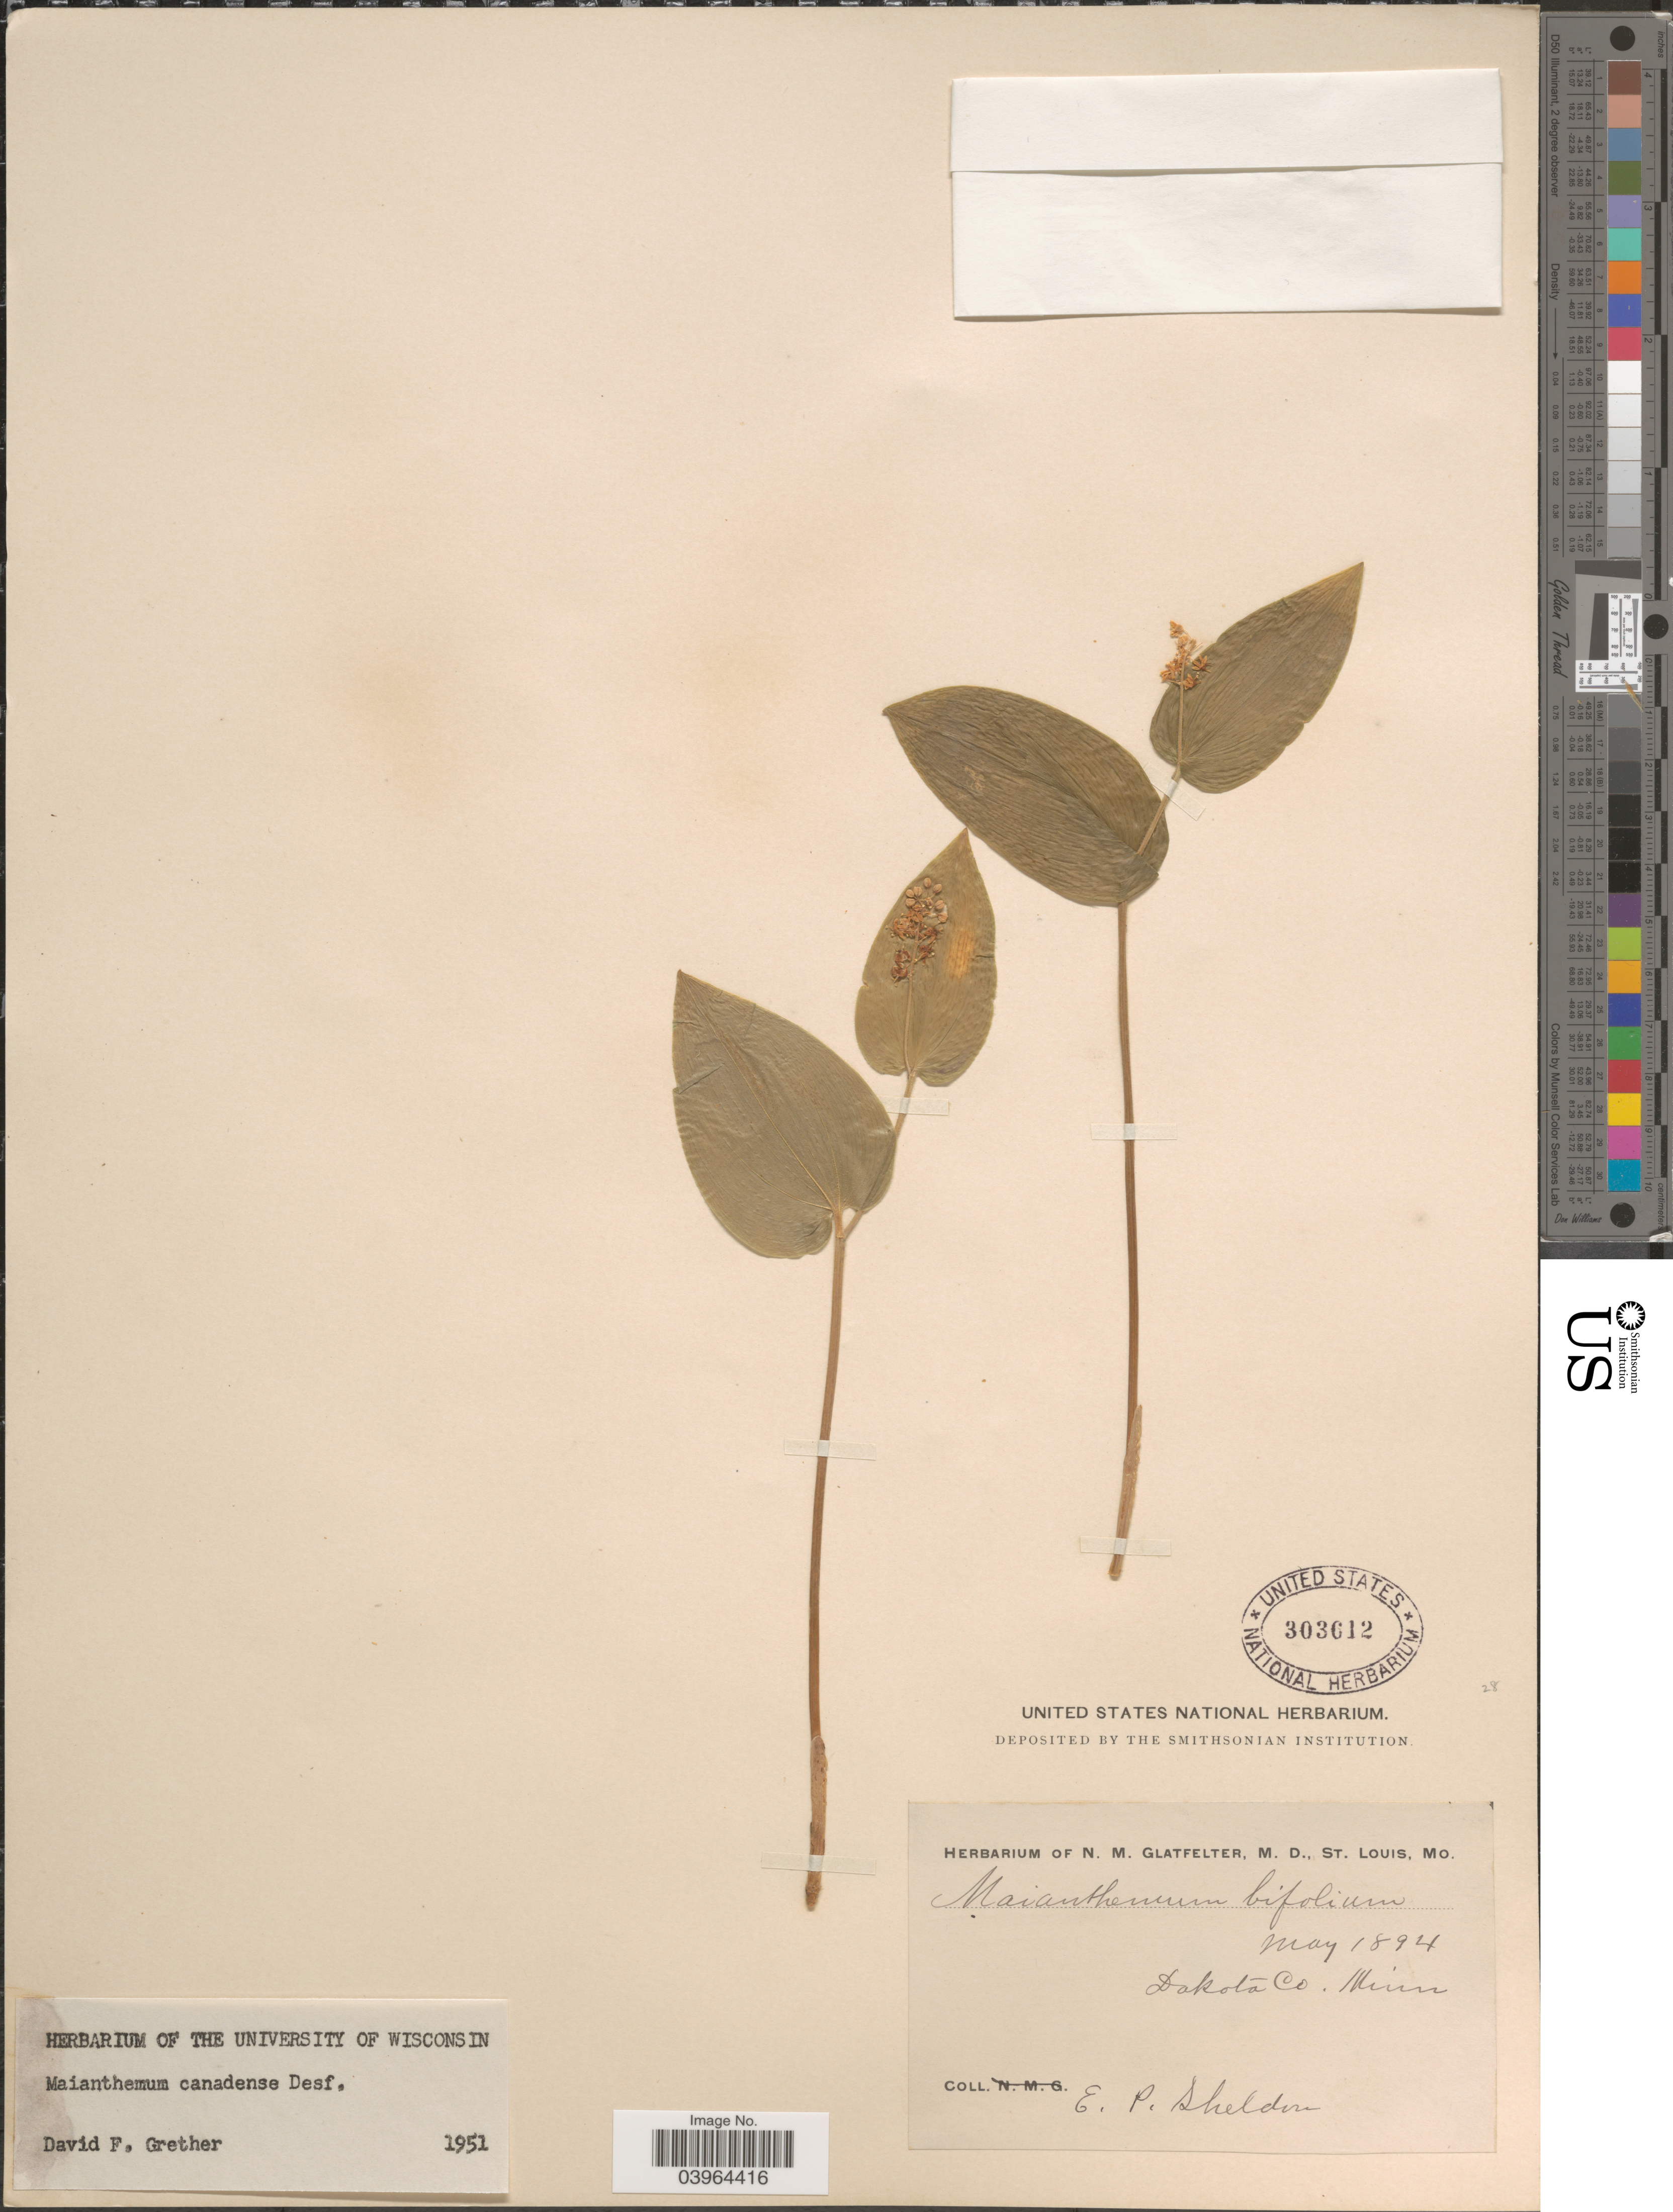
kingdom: Plantae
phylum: Tracheophyta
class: Liliopsida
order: Asparagales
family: Asparagaceae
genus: Maianthemum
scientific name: Maianthemum canadense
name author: Desf.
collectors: E. P. Sheldon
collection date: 1894-05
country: United States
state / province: Minnesota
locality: Dakota Co.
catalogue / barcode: US 303612